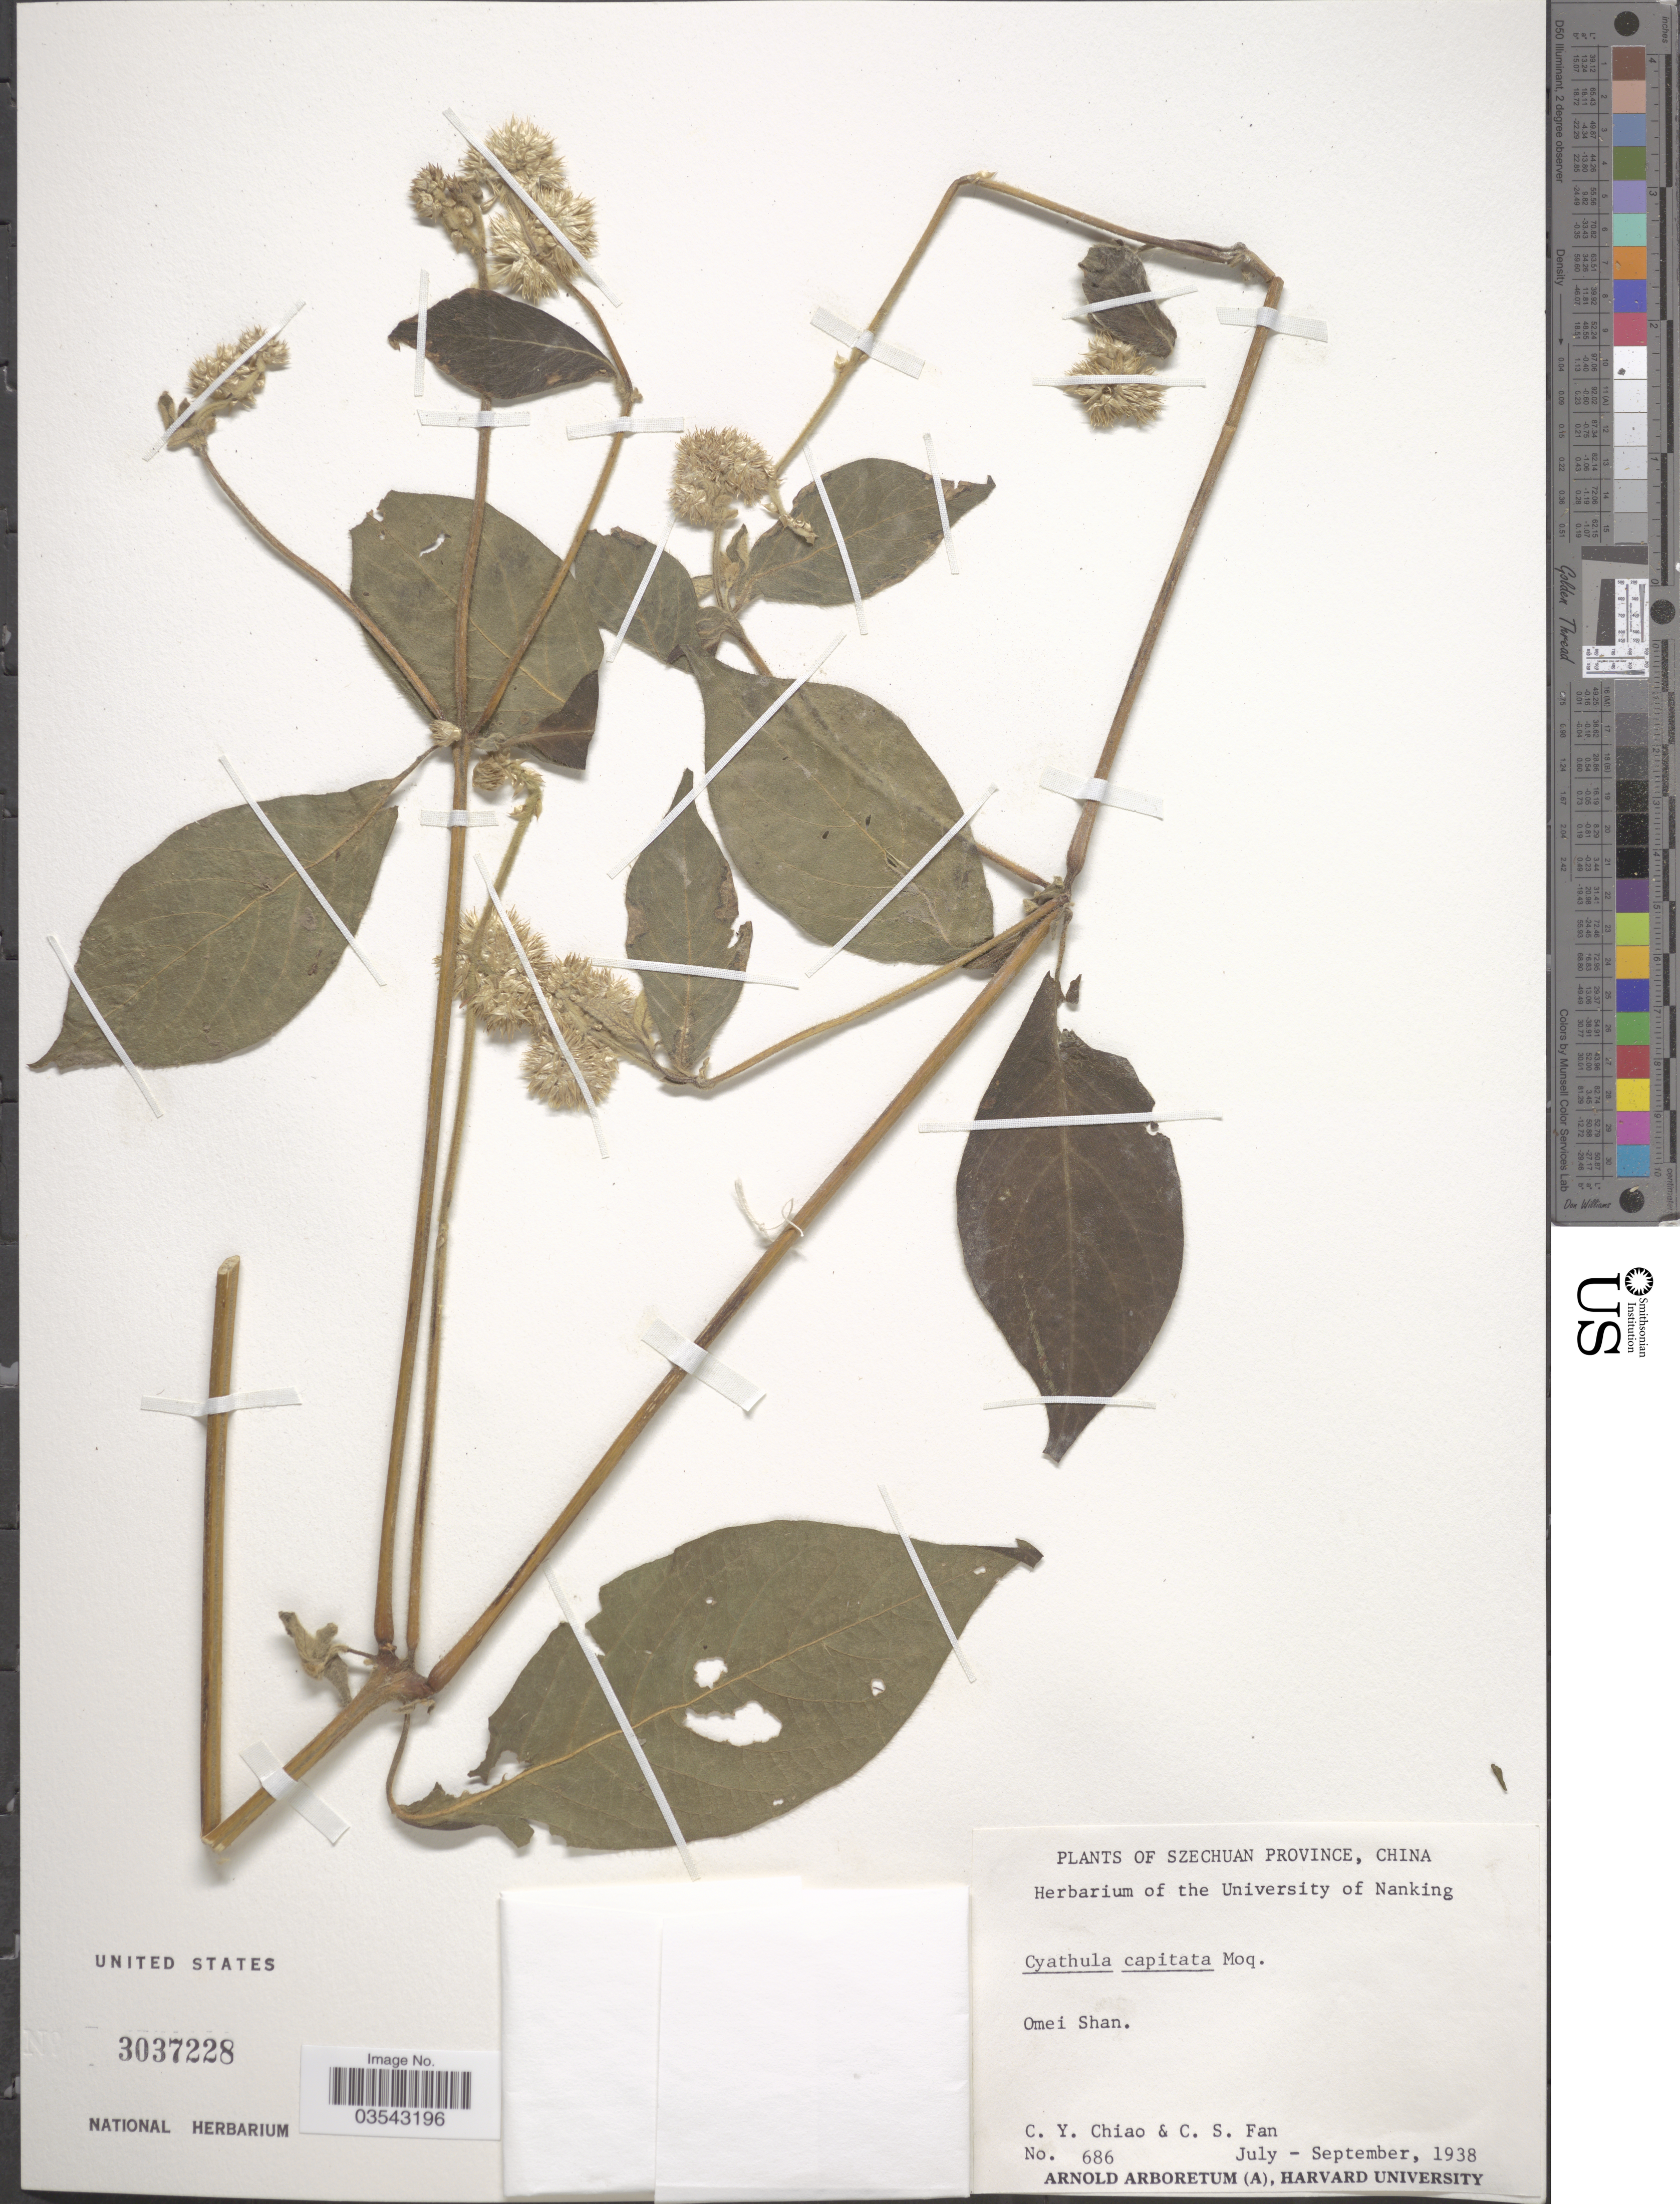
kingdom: Plantae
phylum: Tracheophyta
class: Magnoliopsida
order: Caryophyllales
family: Amaranthaceae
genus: Cyathula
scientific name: Cyathula capitata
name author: Moq.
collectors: C. Y. Chiao & C. S. Fan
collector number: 686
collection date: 1938-07/1938-09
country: China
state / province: Sichuan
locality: Szechuan Province. Omei Shan.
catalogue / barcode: US 3037228